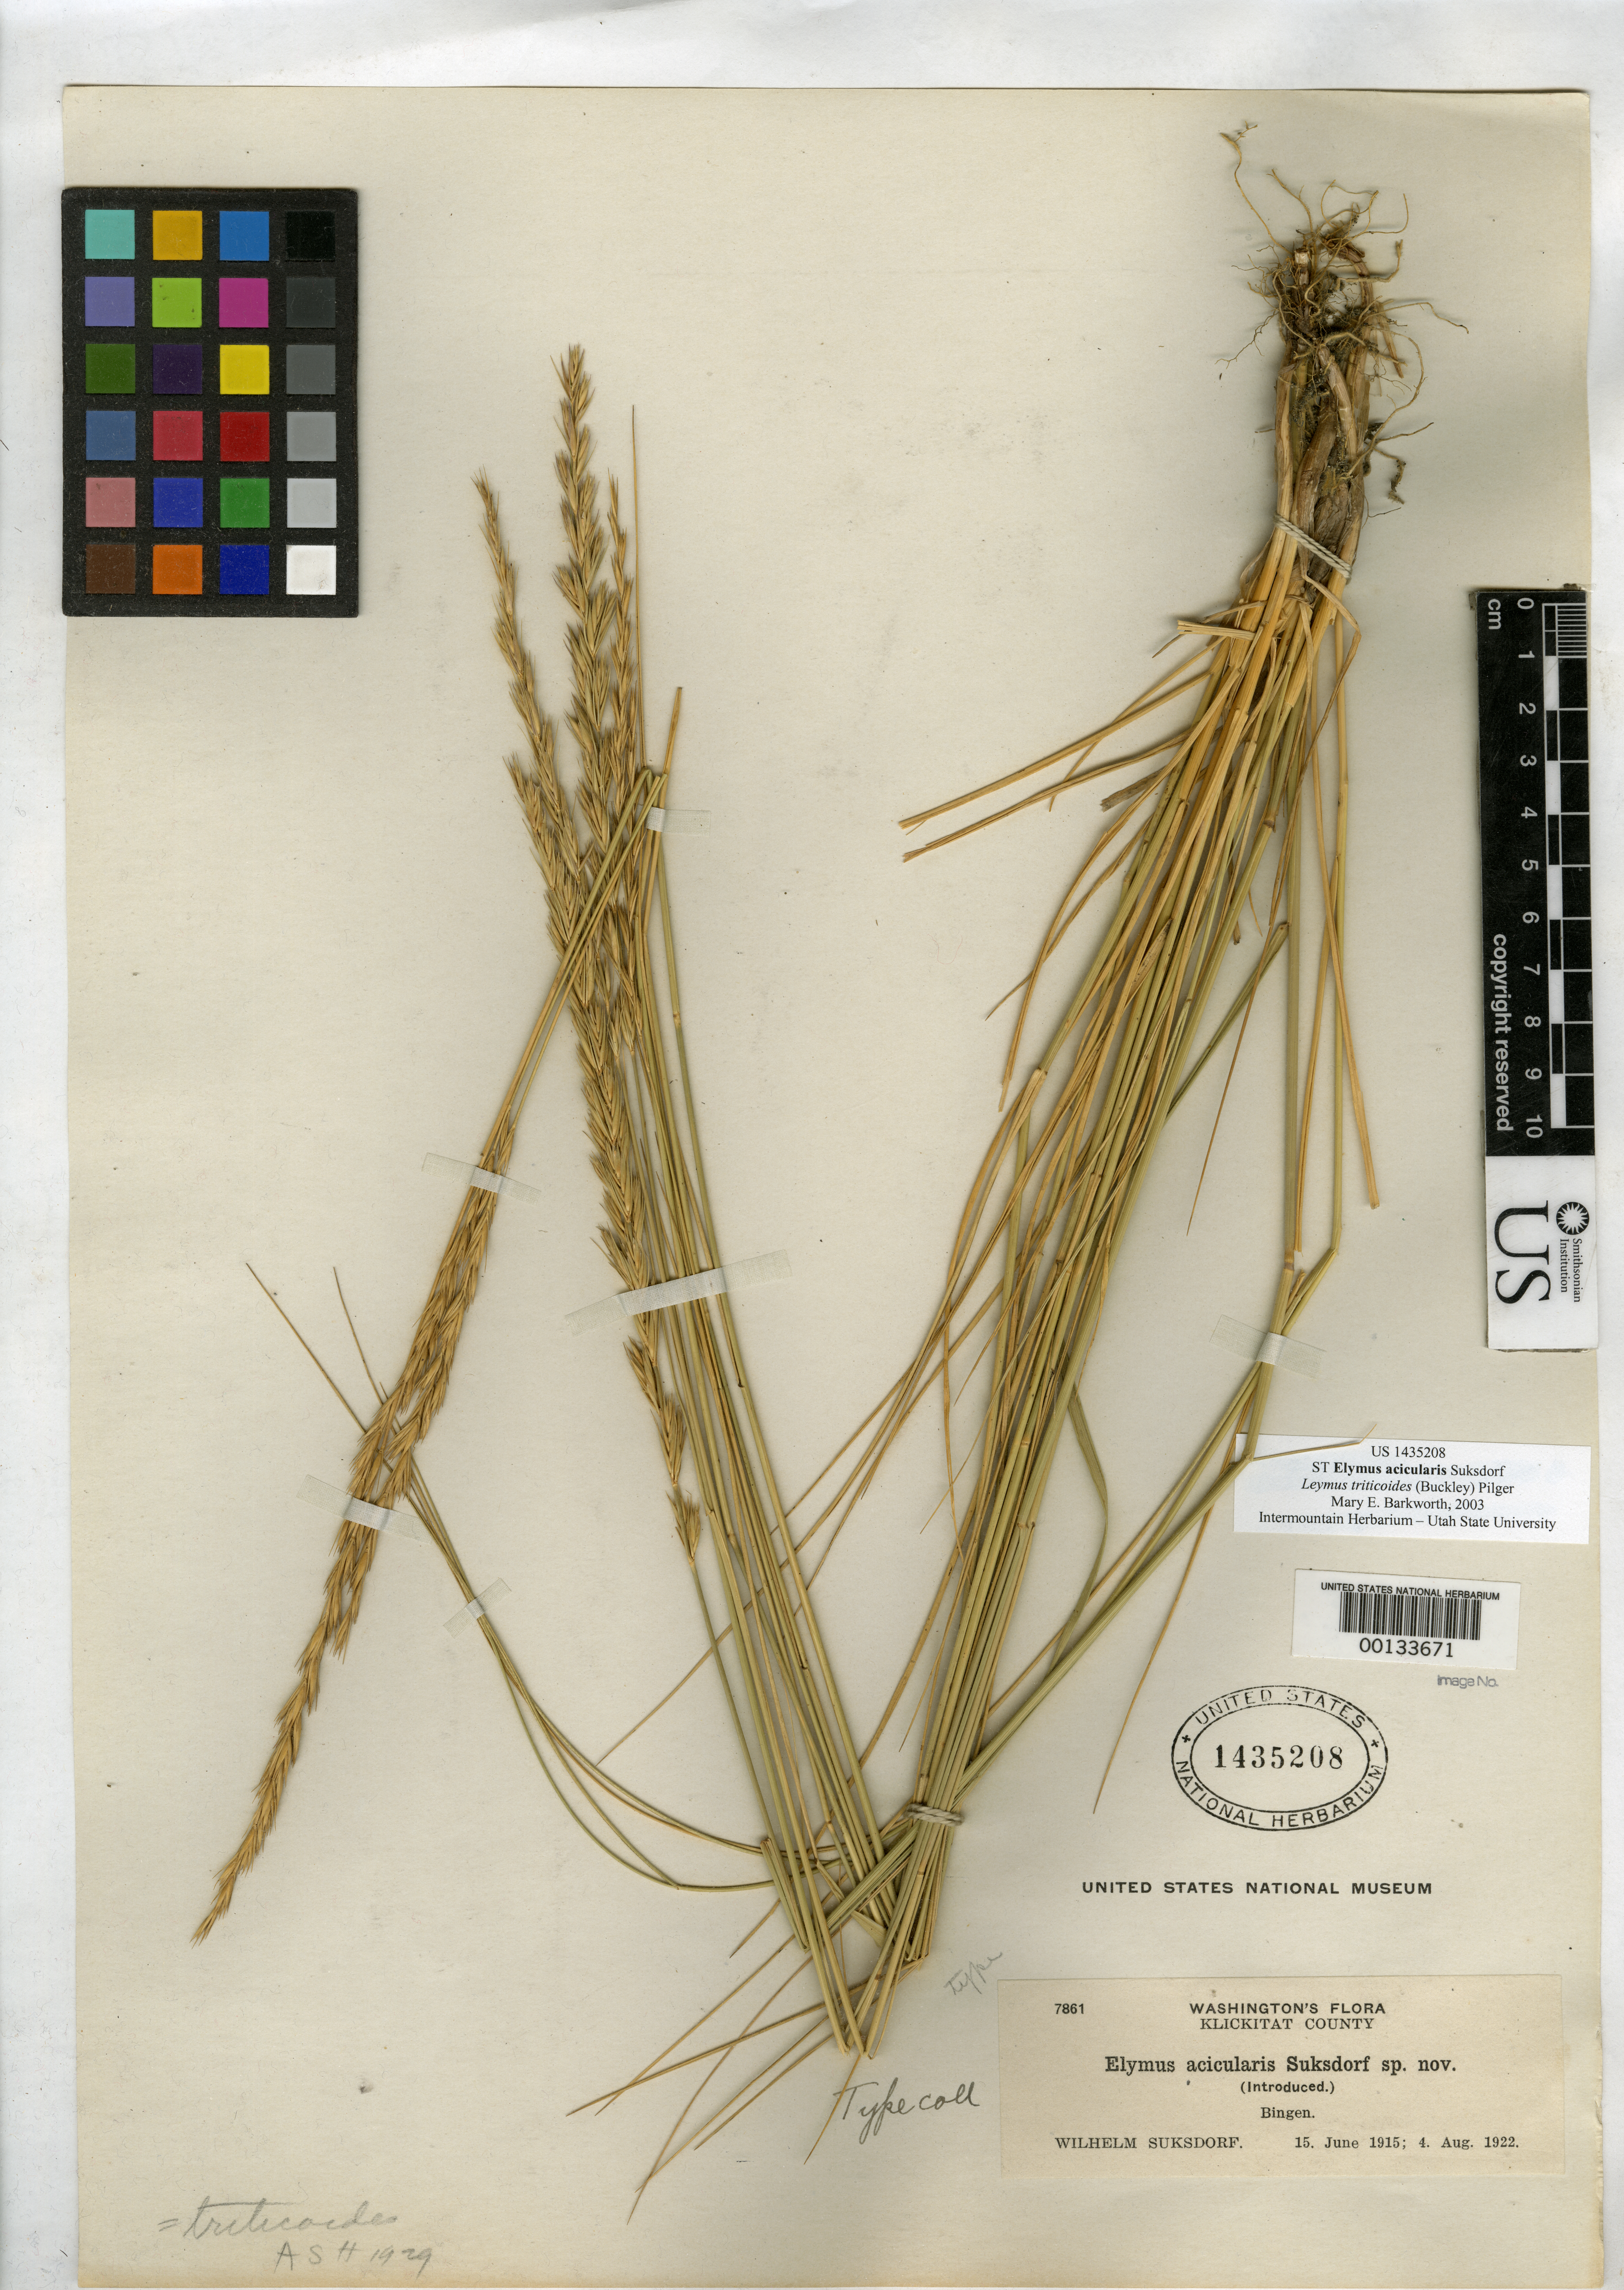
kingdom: Plantae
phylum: Tracheophyta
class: Liliopsida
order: Poales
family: Poaceae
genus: Elymus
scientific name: Elymus acicularis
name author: Suksd.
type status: Isosyntype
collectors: W. N. Suksdorf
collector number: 7861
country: United States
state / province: Washington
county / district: Klickitat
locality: Bingen.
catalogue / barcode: US 1435208